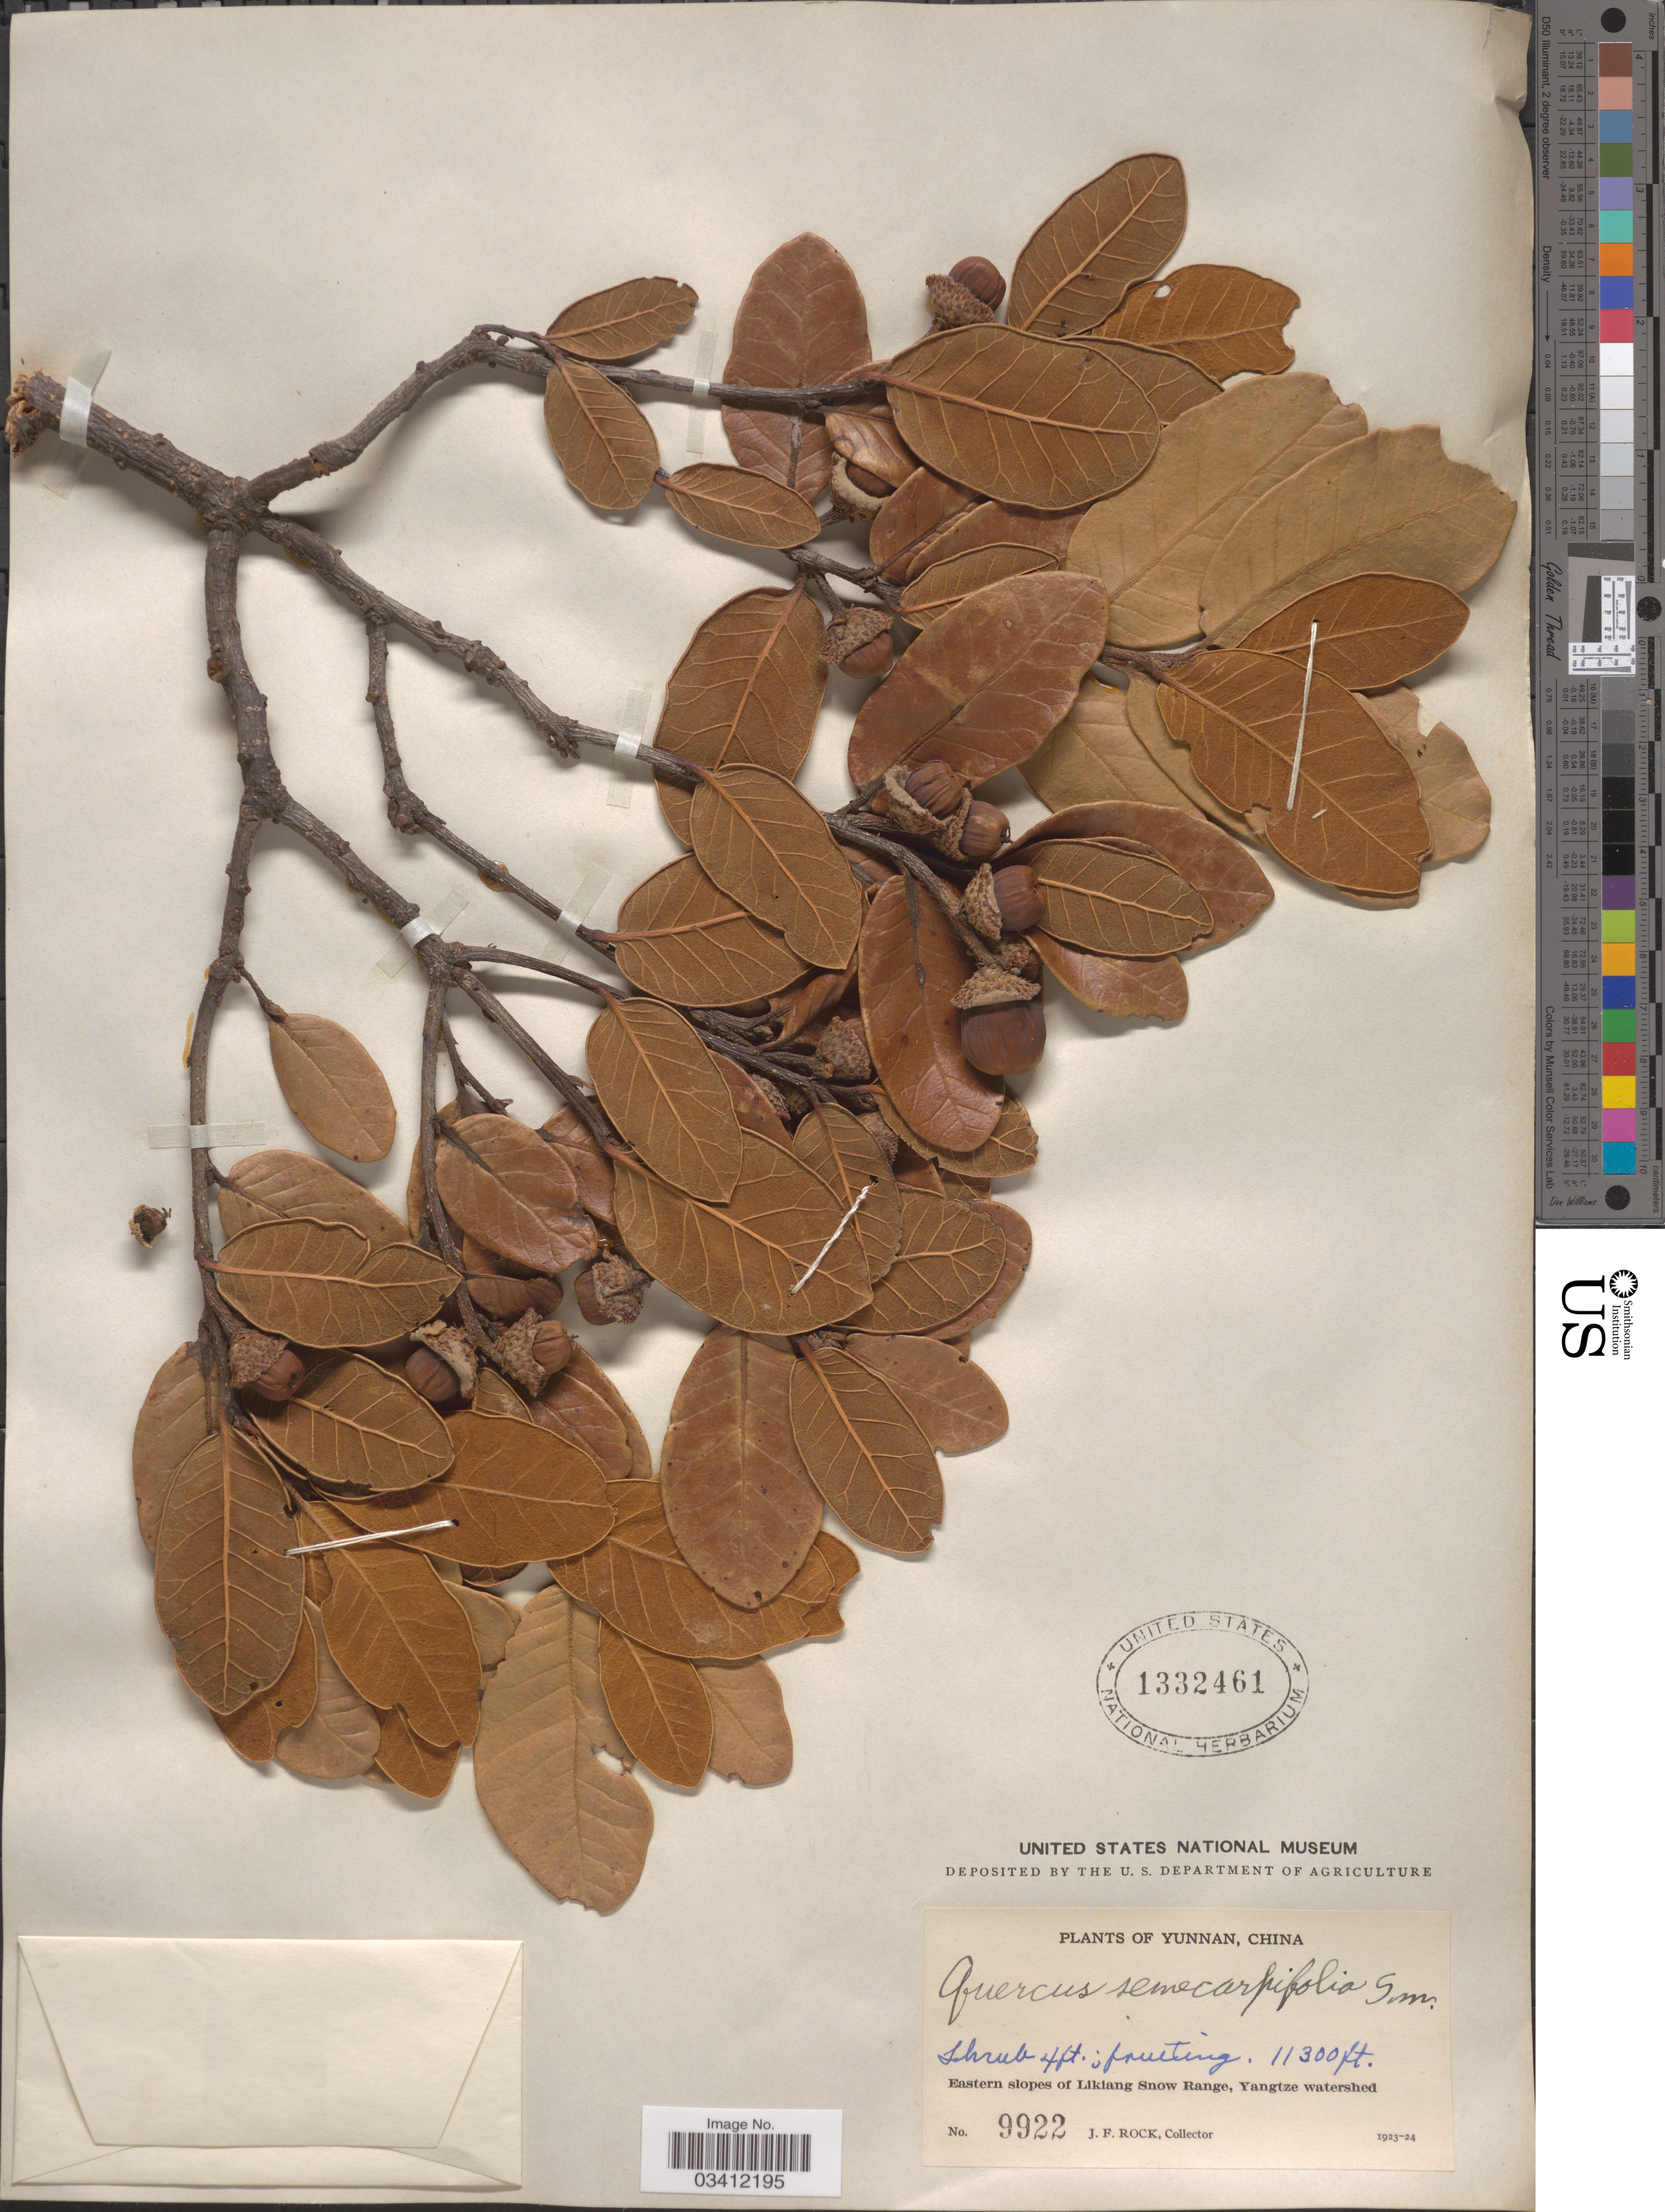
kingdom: Plantae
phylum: Tracheophyta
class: Magnoliopsida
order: Fagales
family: Fagaceae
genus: Quercus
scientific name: Quercus semecarpifolia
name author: Sm.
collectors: J. Rock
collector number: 9922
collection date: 1923/1924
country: China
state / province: Yunnan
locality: Eastern slopes of Likiang Snow Range, Yangtze watershed.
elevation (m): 3444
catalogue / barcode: US 1332461